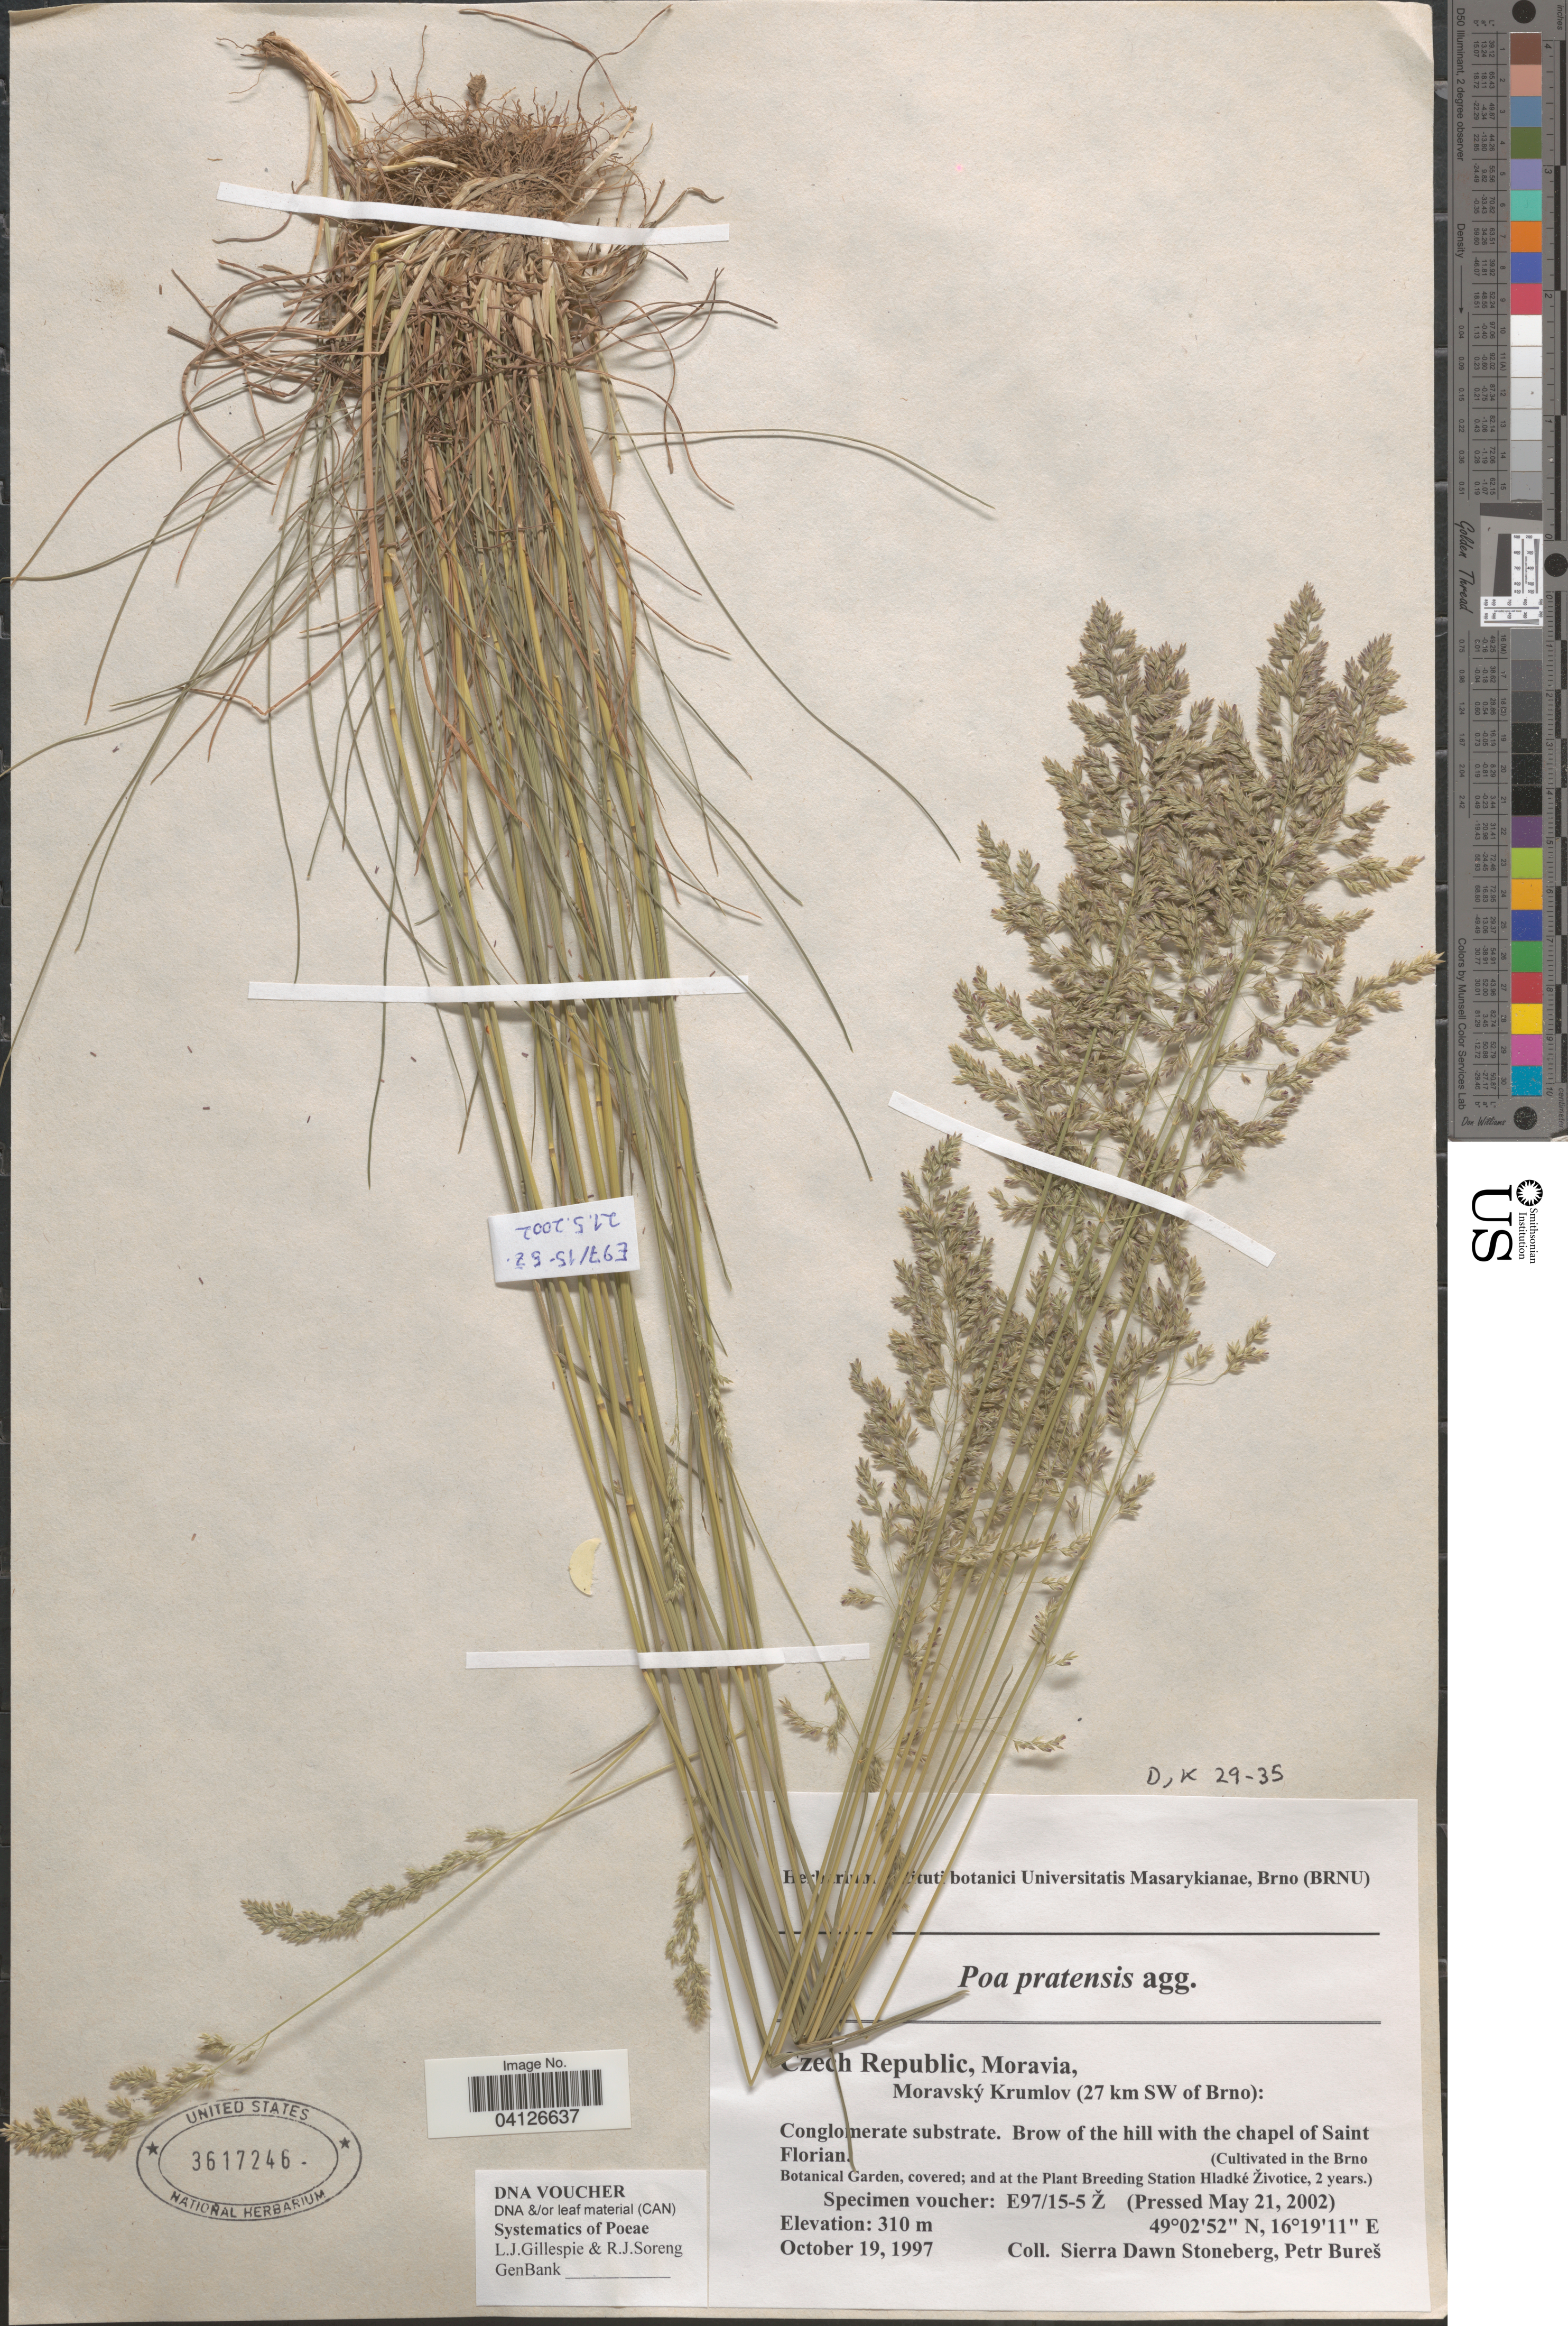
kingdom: Plantae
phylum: Tracheophyta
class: Liliopsida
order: Poales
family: Poaceae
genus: Poa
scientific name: Poa pratensis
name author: L.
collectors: S. D. Stoneberg-Holt & P. Bures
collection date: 2002-05-21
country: Czechia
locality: (Cultivated in the Brno Botanical Garden, covered; and at the Plant Breeding Station Hladké Životice, 2 years.).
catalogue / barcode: US 3617246